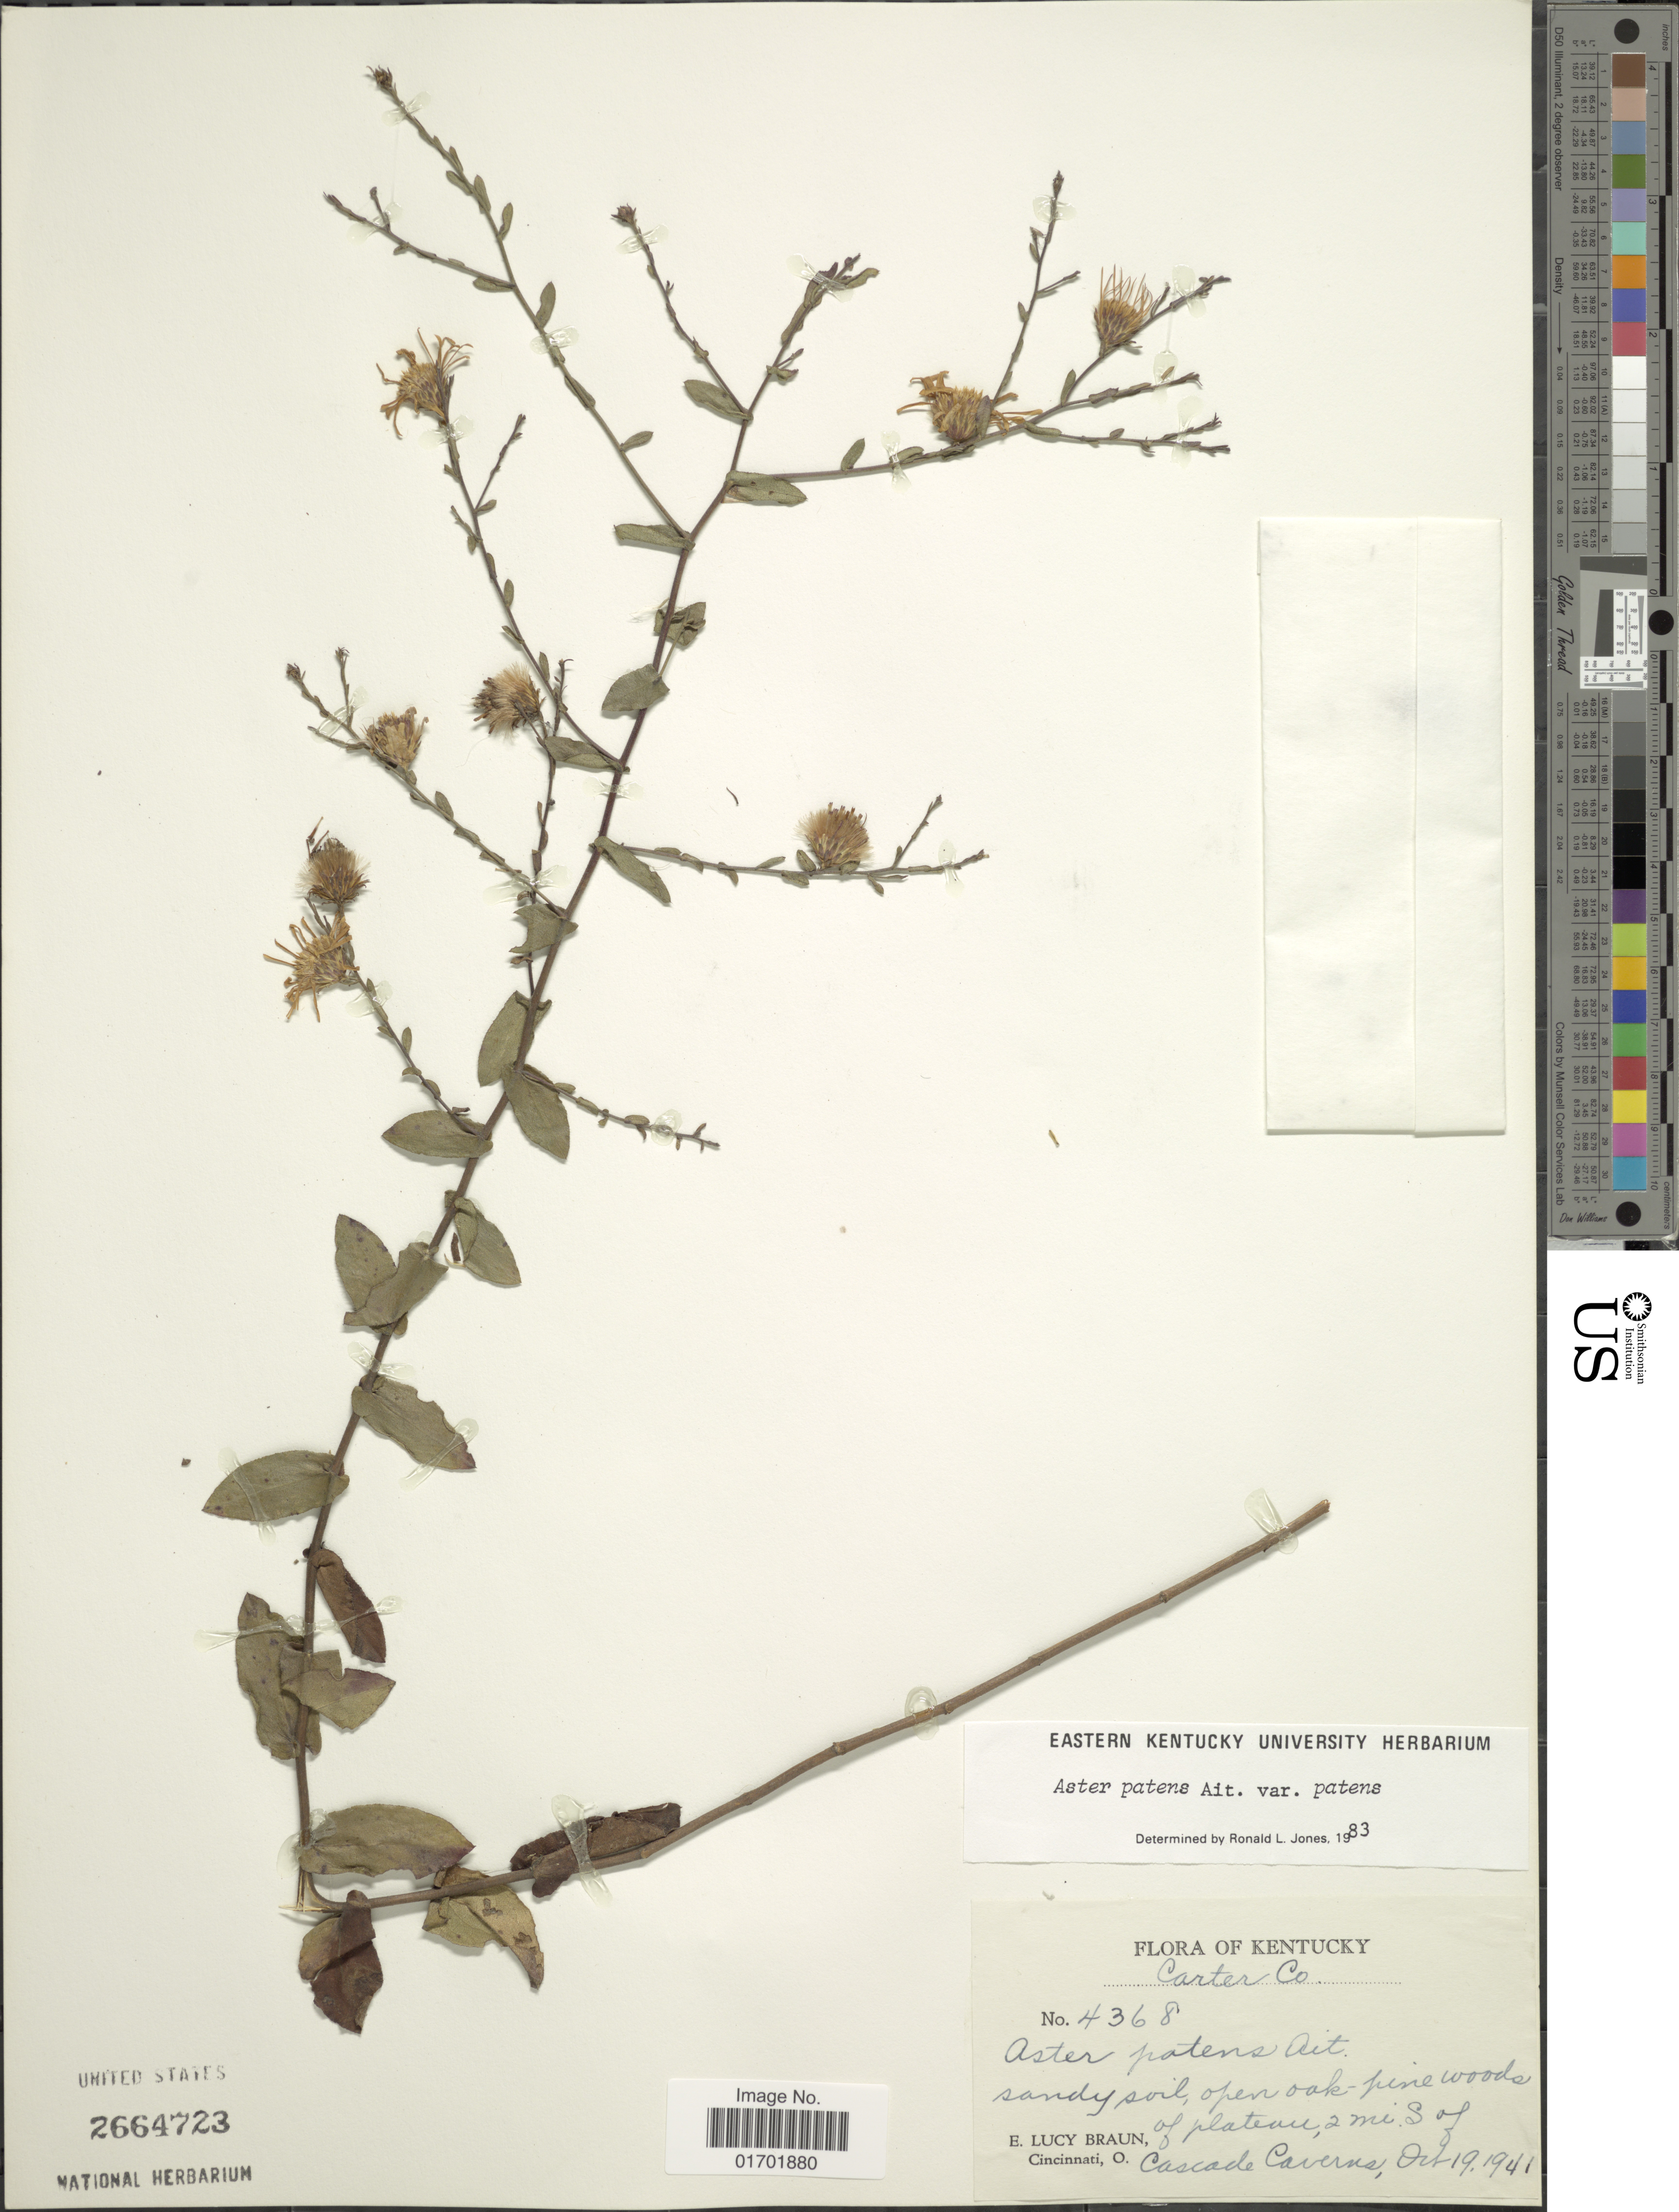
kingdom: Plantae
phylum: Tracheophyta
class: Magnoliopsida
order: Asterales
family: Asteraceae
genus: Symphyotrichum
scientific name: Symphyotrichum patens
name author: (Aiton) G.L. Nesom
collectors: E. L. Braun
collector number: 4368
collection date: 1941-10-19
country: United States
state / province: Kentucky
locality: Carter Co., open oa-june woods, of plateau, 2 mi. S of Cascade Caverns.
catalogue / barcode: US 2664723